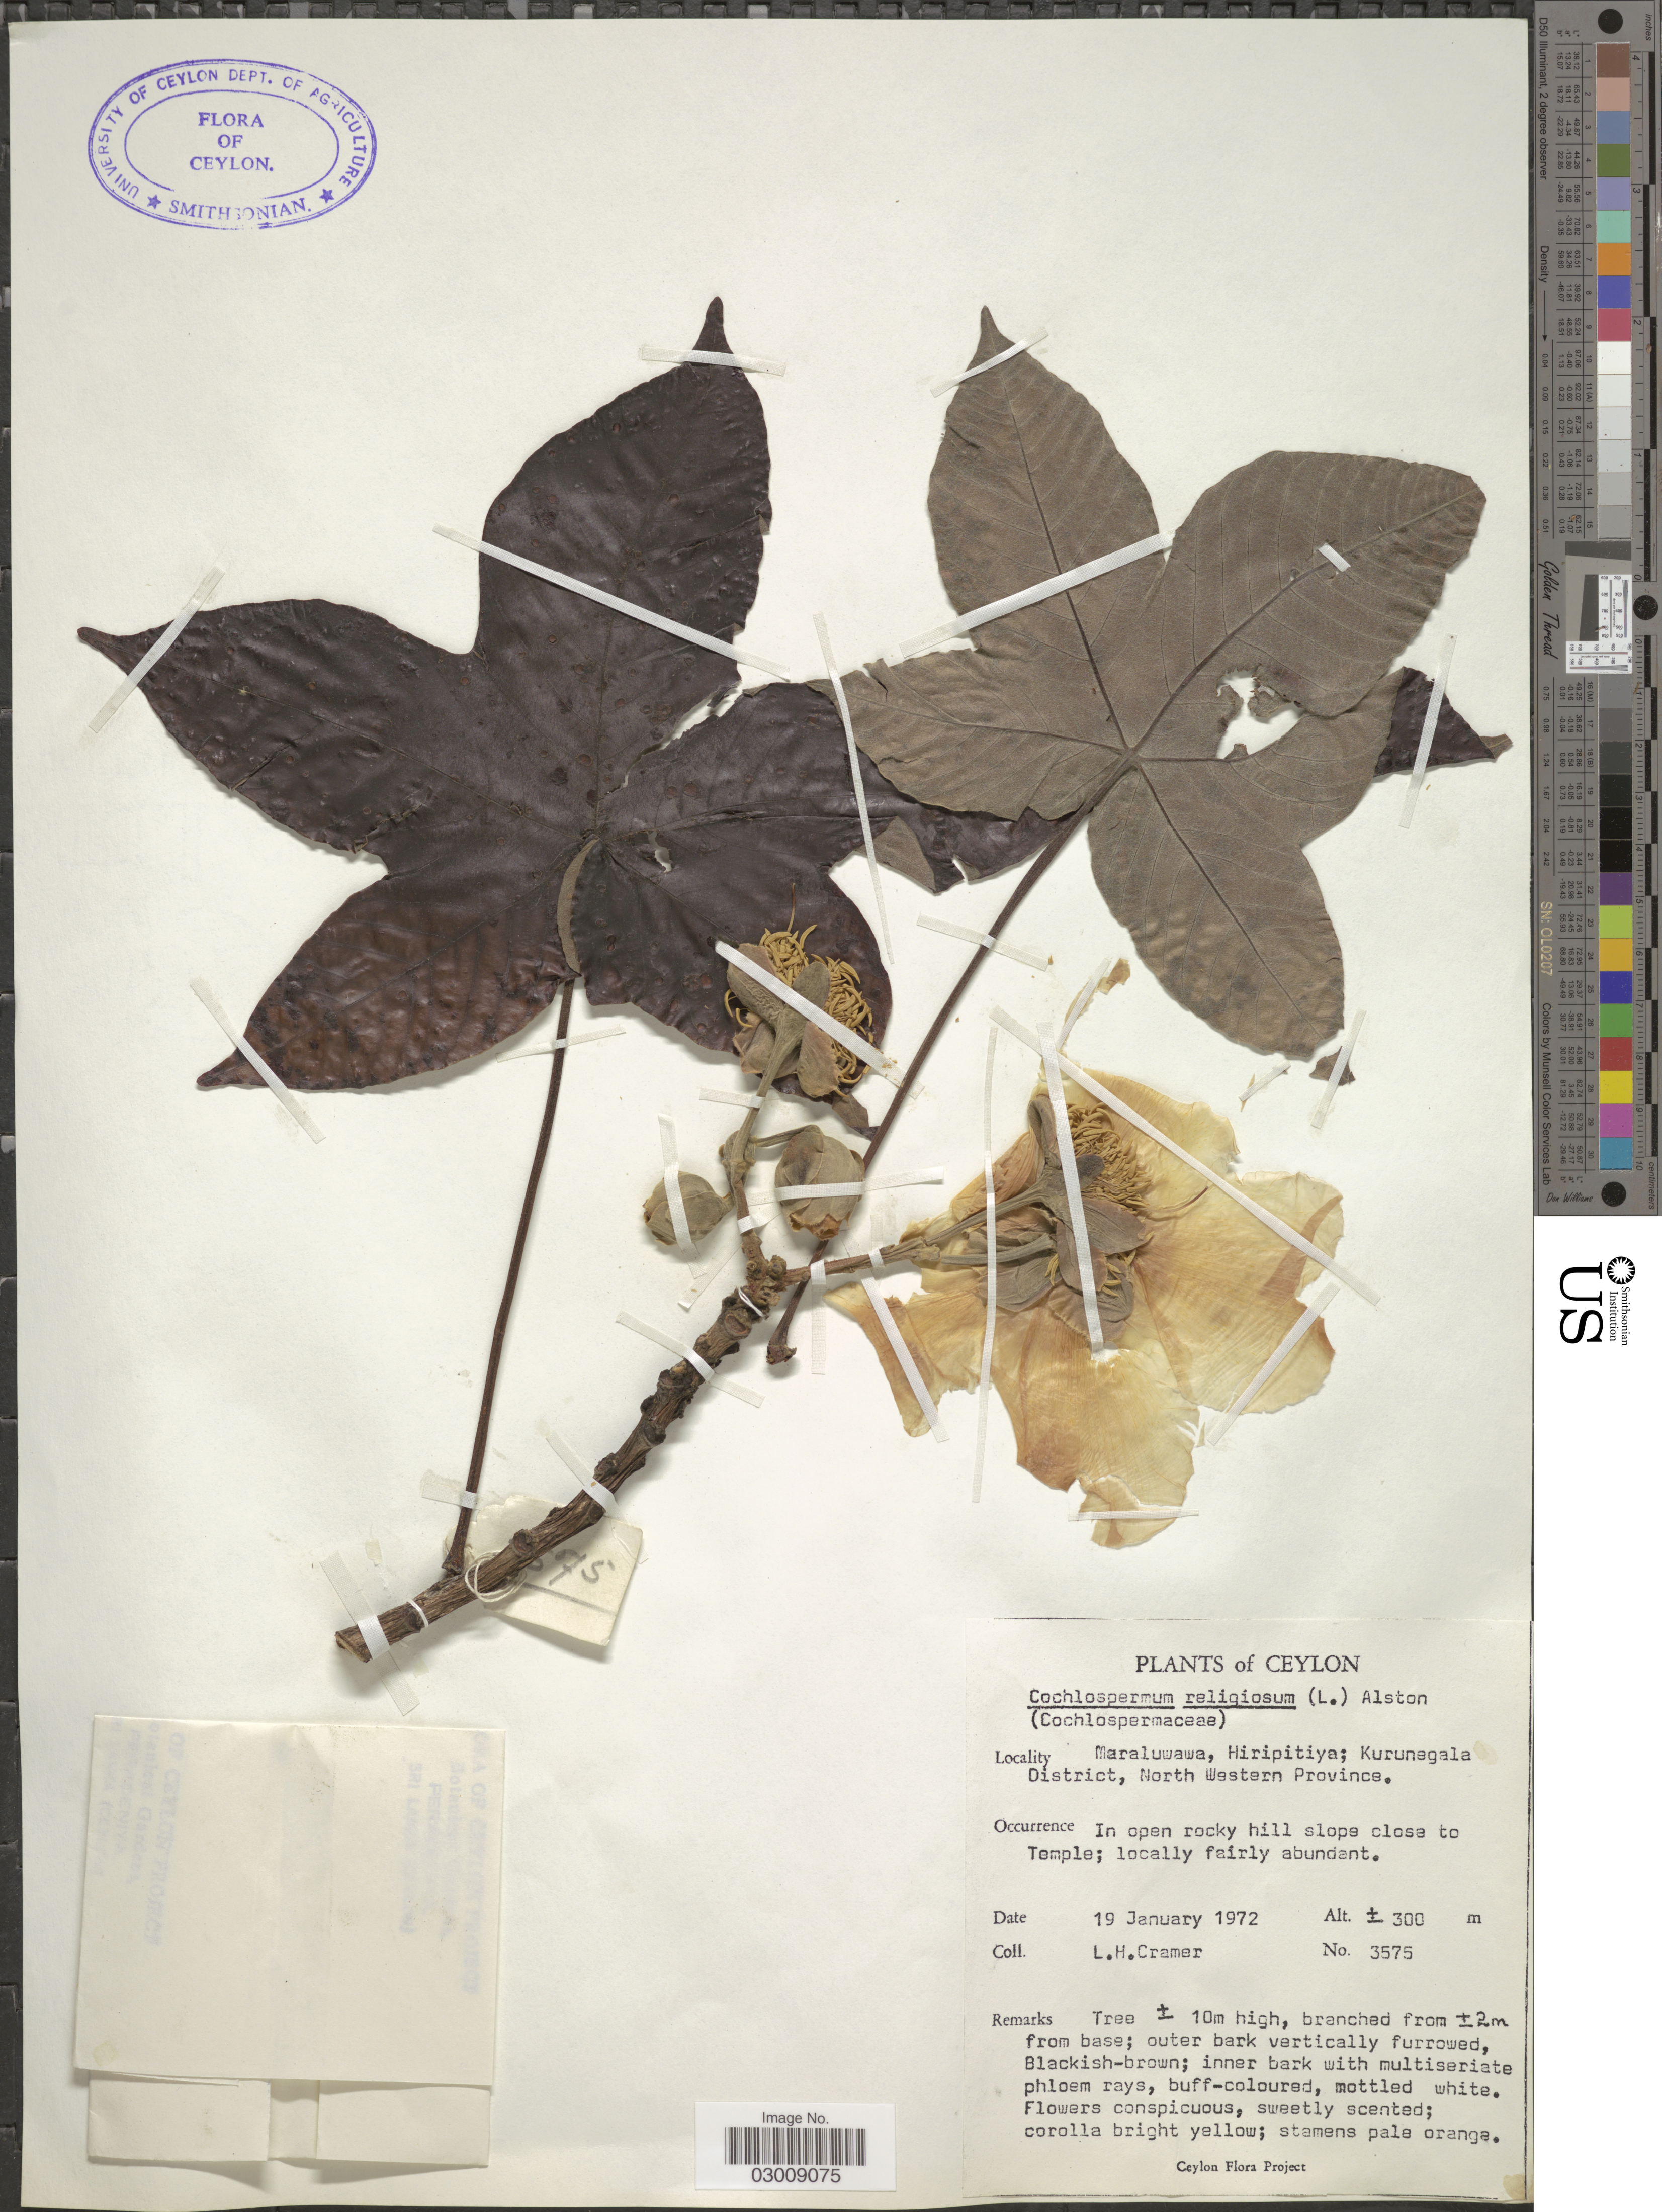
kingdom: Plantae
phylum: Tracheophyta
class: Magnoliopsida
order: Malvales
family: Cochlospermaceae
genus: Cochlospermum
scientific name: Cochlospermum religiosum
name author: (L.) Alston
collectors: L. H. Cramer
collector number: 3575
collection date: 1972-01-19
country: Sri Lanka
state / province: North Western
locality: Ceylon. Maraluwawa, Hiripitiya; Kurunegala District.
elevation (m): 300